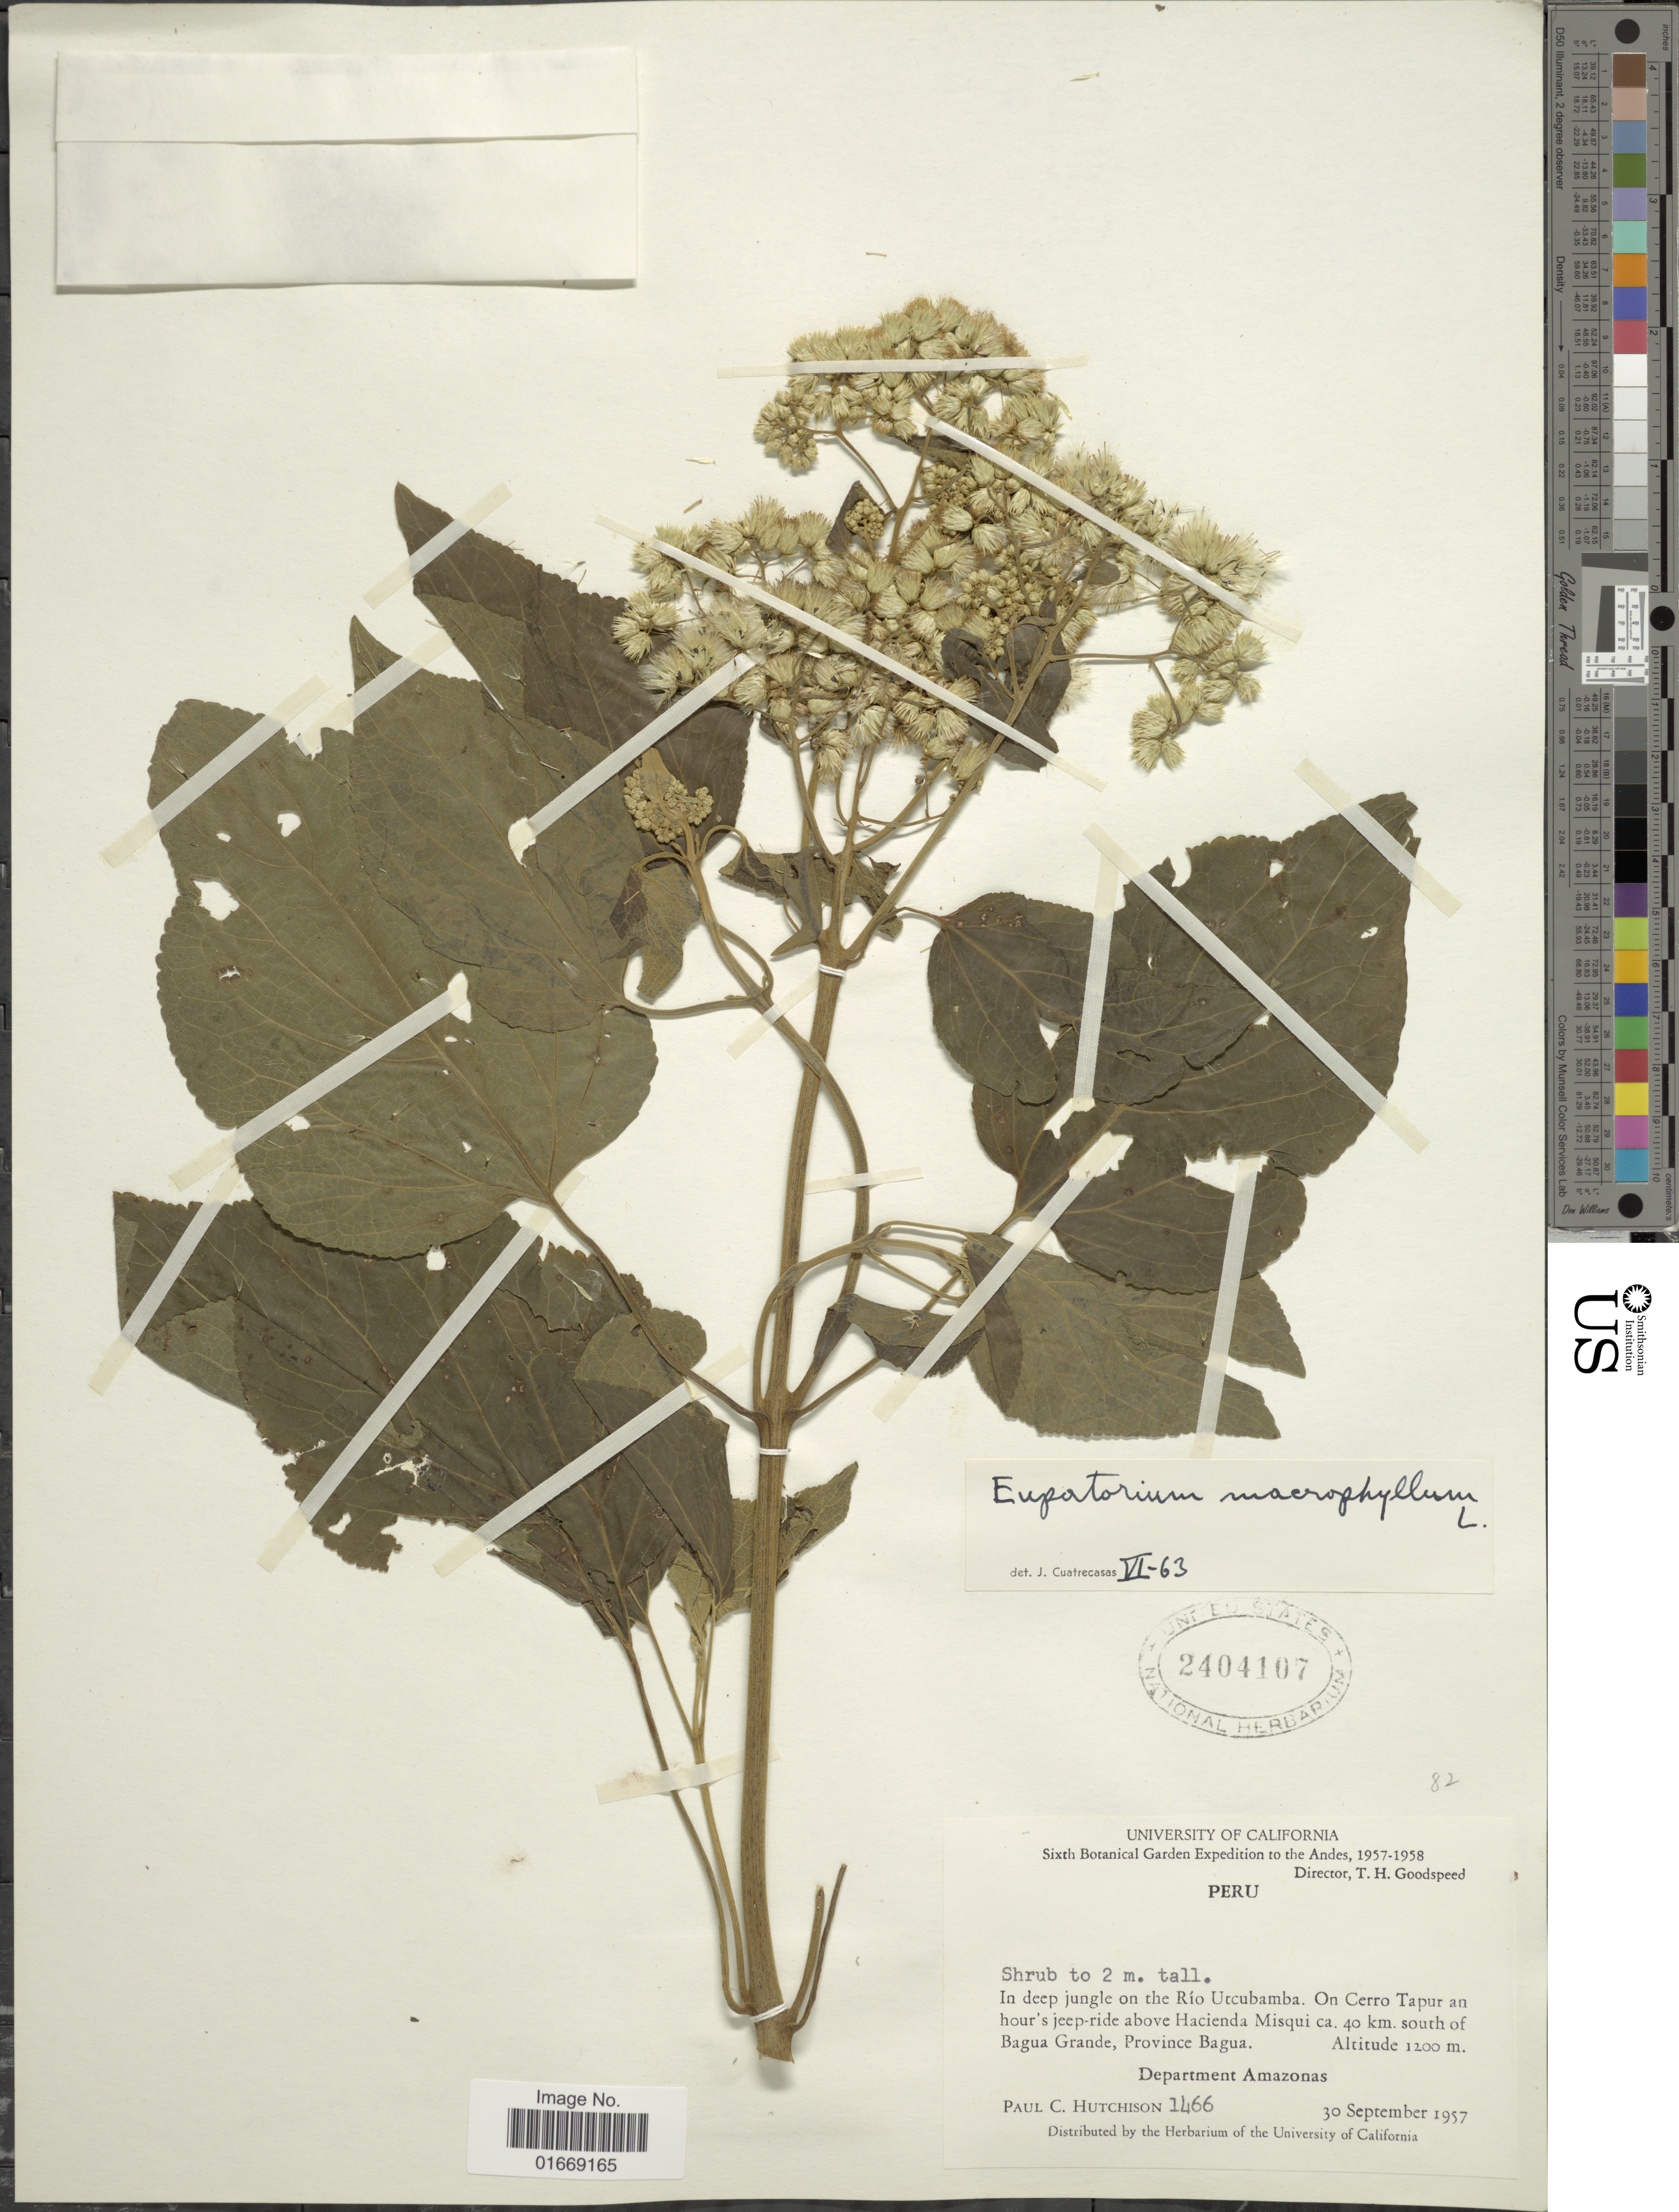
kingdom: Plantae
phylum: Tracheophyta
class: Magnoliopsida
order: Asterales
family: Asteraceae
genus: Hebeclinium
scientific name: Hebeclinium macrophyllum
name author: (L.) DC.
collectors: P. C. Hutchison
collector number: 1466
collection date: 1957-09-30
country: Peru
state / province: Amazonas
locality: On the Rio Utcubamba, on Cerro Tapur an hour's jeep-ride above Hacienda Misqui ca 40 km south of Bagua Grande, Province Bagua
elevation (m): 1200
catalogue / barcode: US 2404107